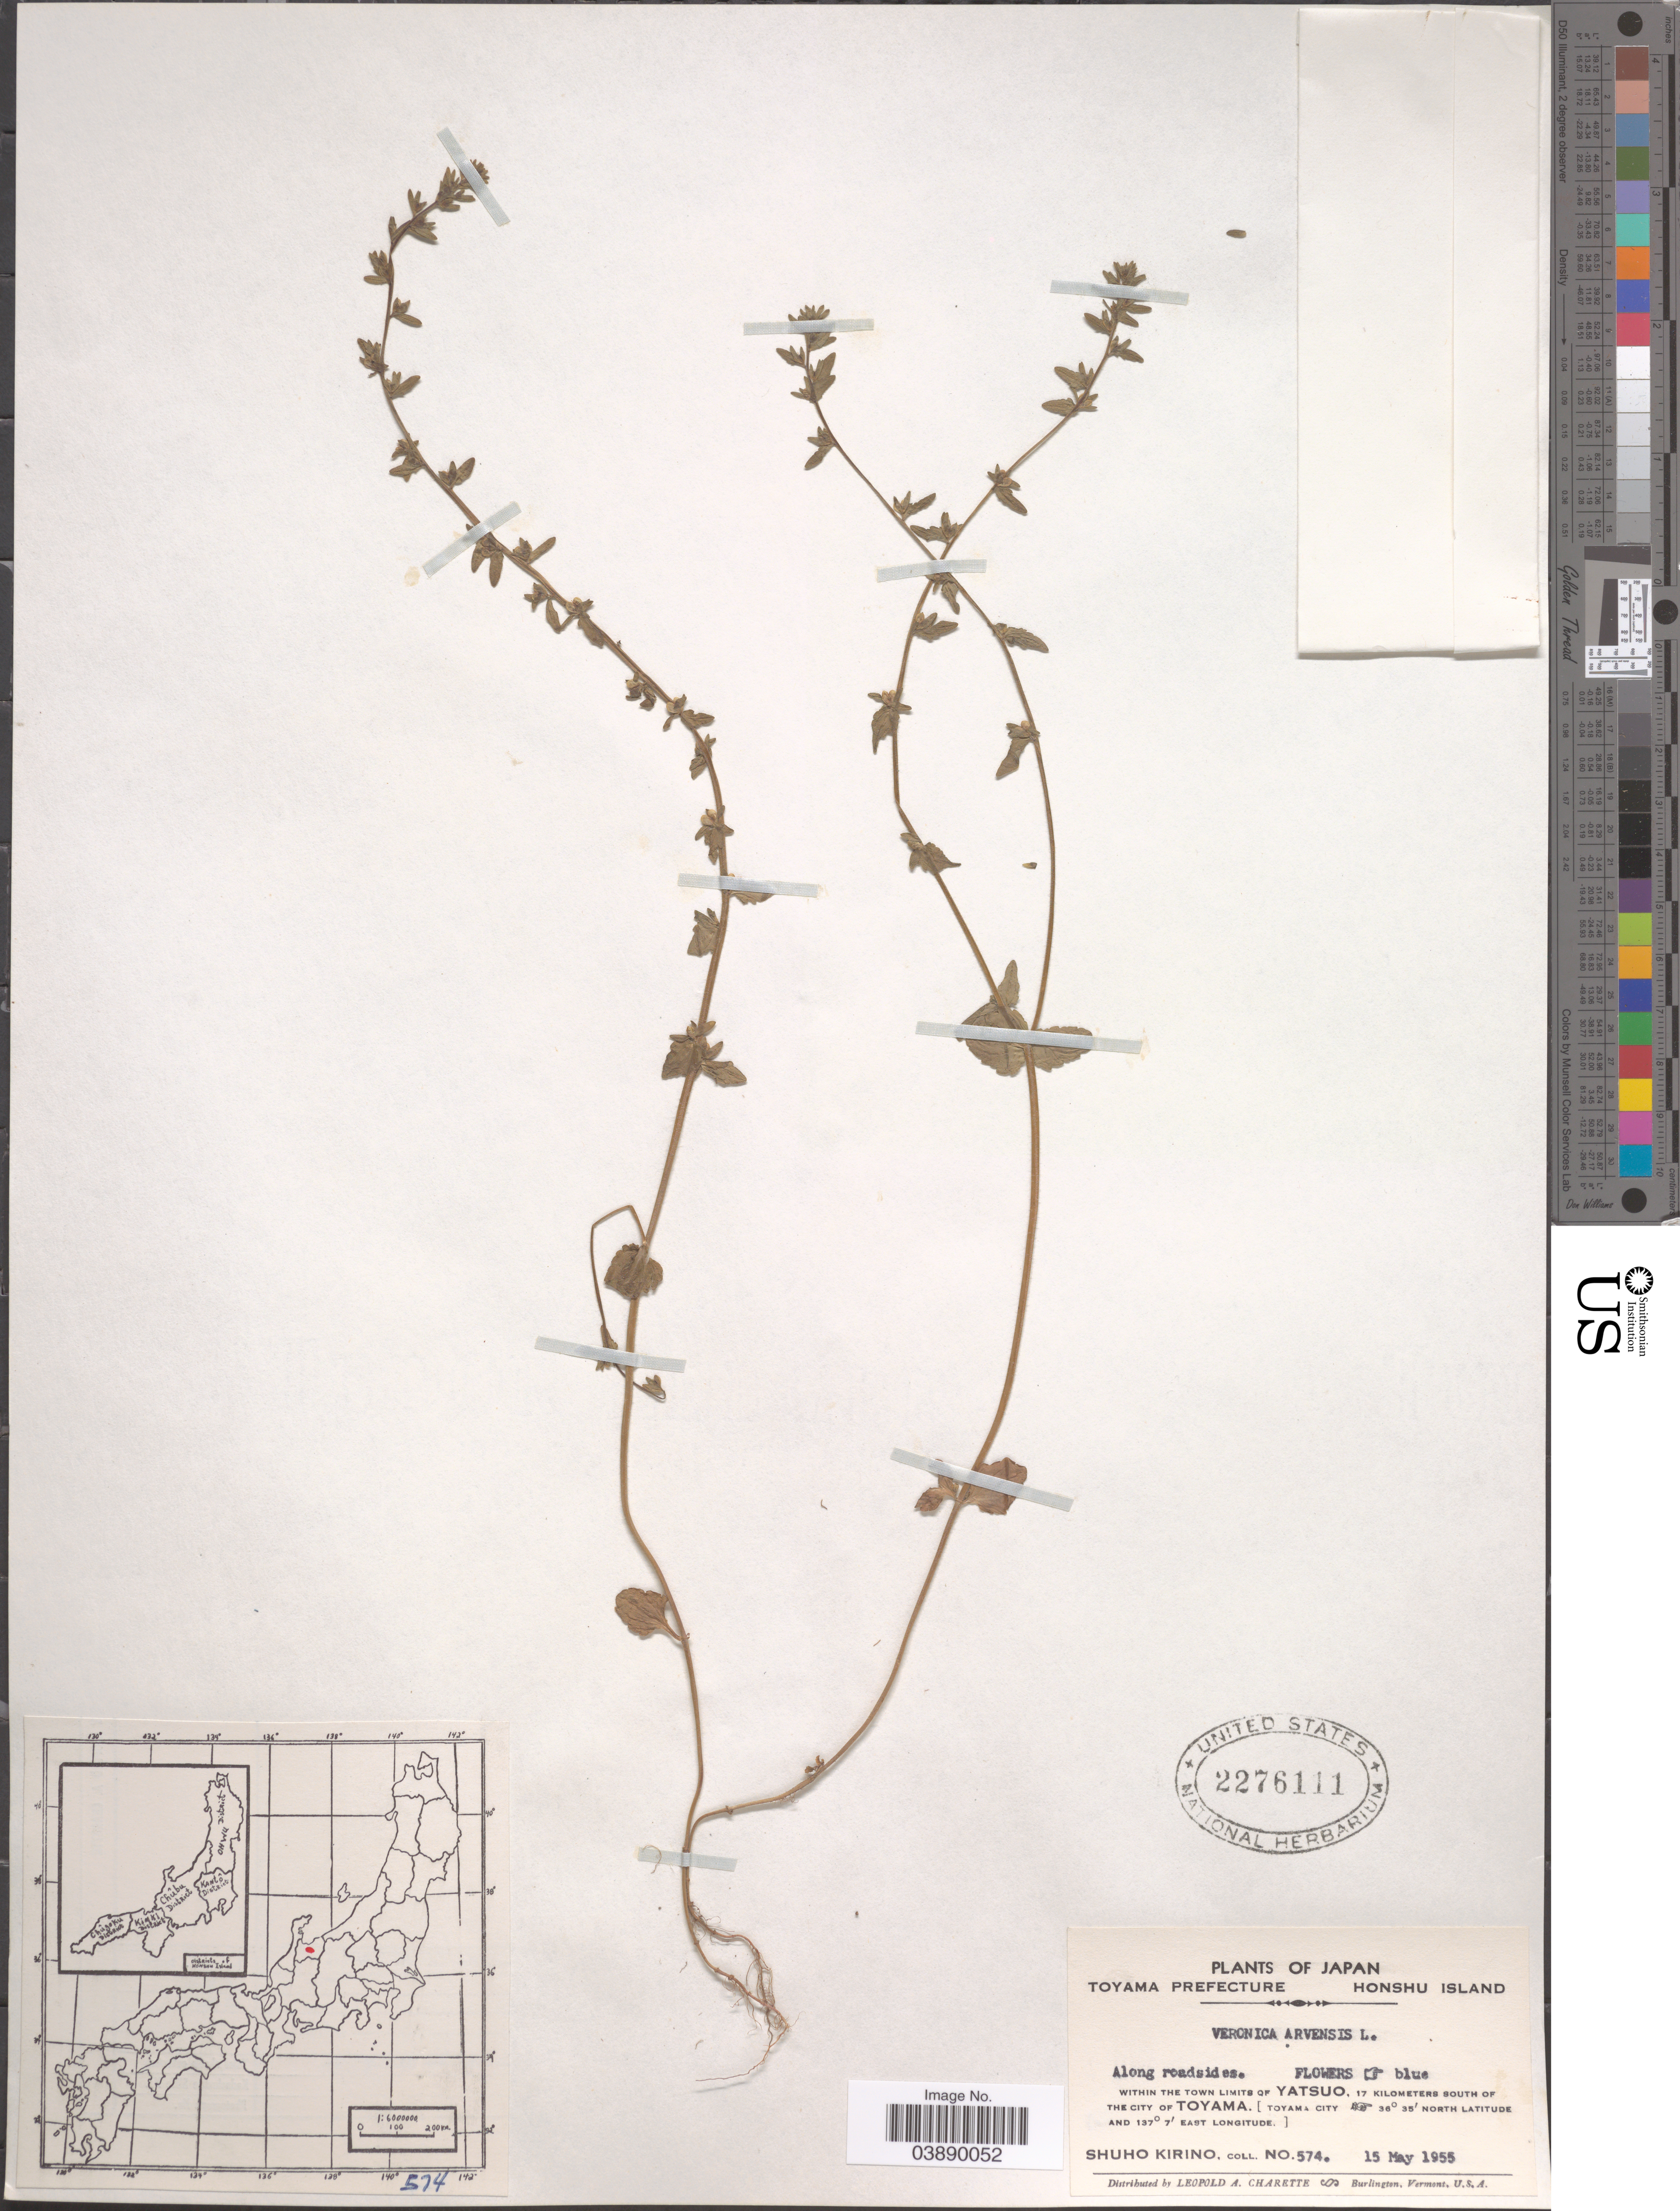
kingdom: Plantae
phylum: Tracheophyta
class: Magnoliopsida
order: Lamiales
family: Plantaginaceae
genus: Veronica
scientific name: Veronica arvensis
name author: L.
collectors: S. Kirino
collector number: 574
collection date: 1955-05-15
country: Japan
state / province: Toyama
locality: Toyama Prefecture, Honshu Island. Within the town limits of Yatsuo, 17 kilometers south of the city of Toyama. [Toyama City].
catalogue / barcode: US 2276111